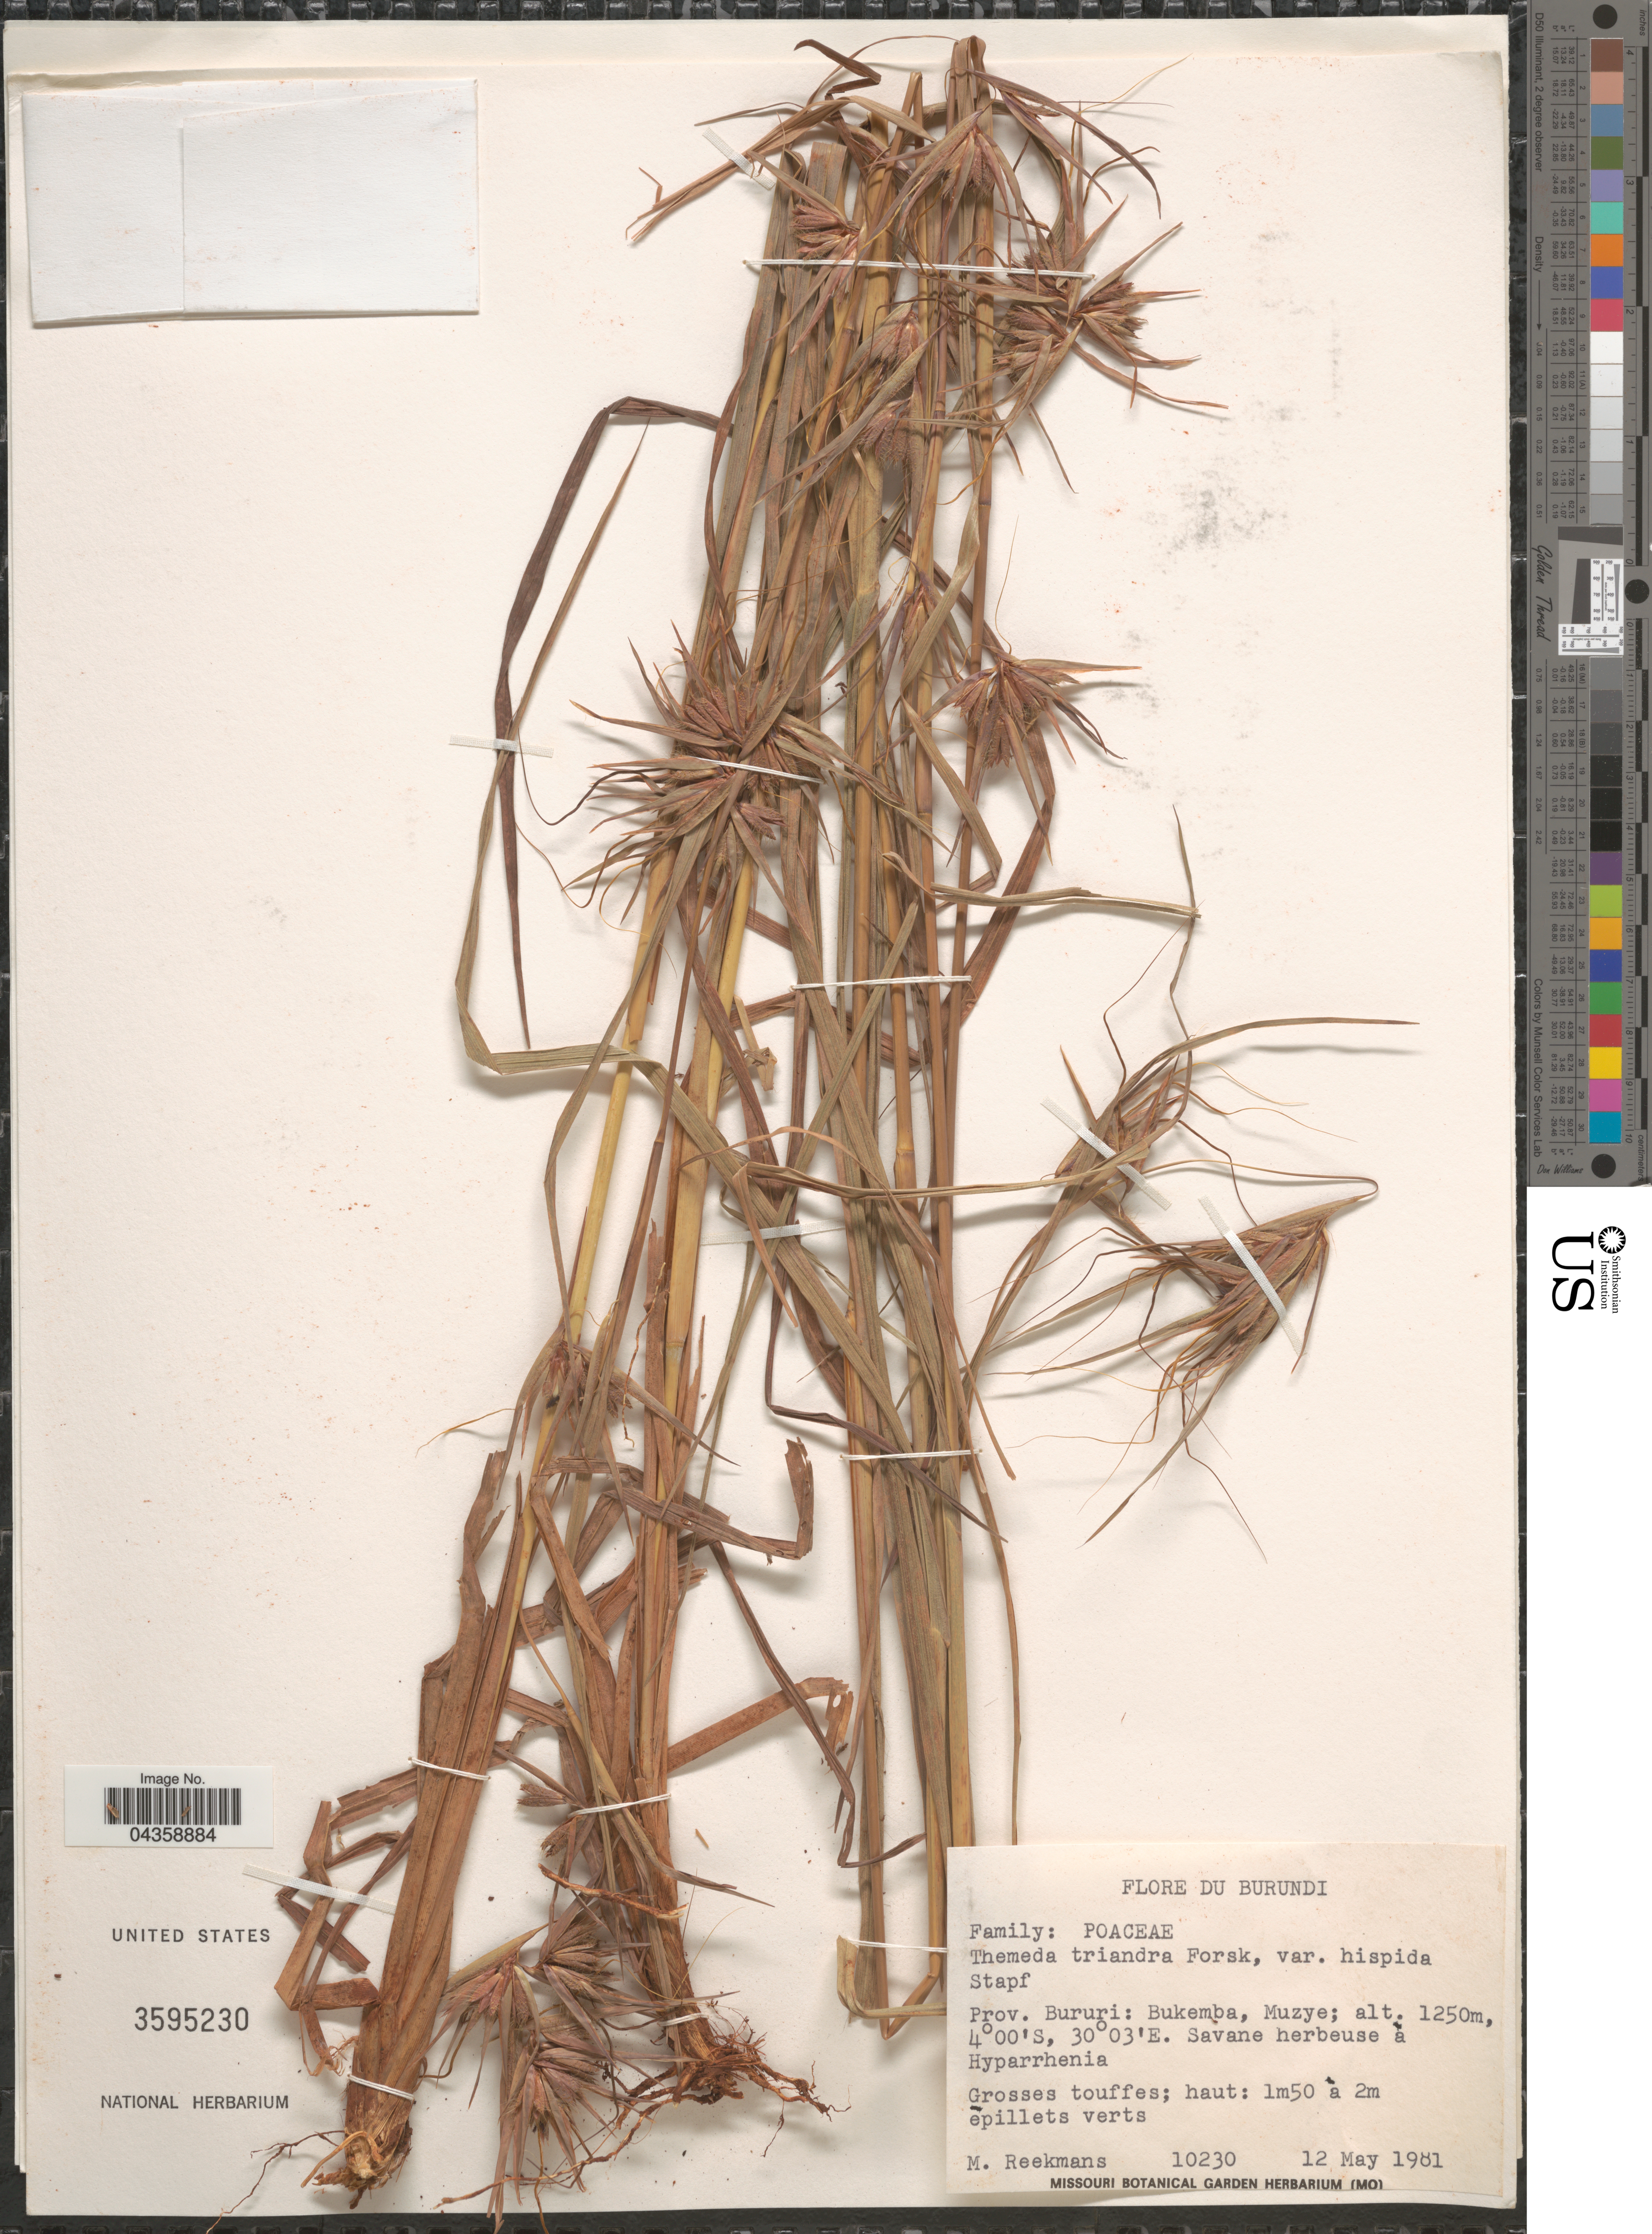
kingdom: Plantae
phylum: Tracheophyta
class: Liliopsida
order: Poales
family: Poaceae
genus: Themeda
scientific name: Themeda triandra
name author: Forssk.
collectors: M. Reekmans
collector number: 10230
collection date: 1981-05-12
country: Burundi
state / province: Bururi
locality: Bukemba, Muzye.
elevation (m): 1250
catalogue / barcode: US 3595230